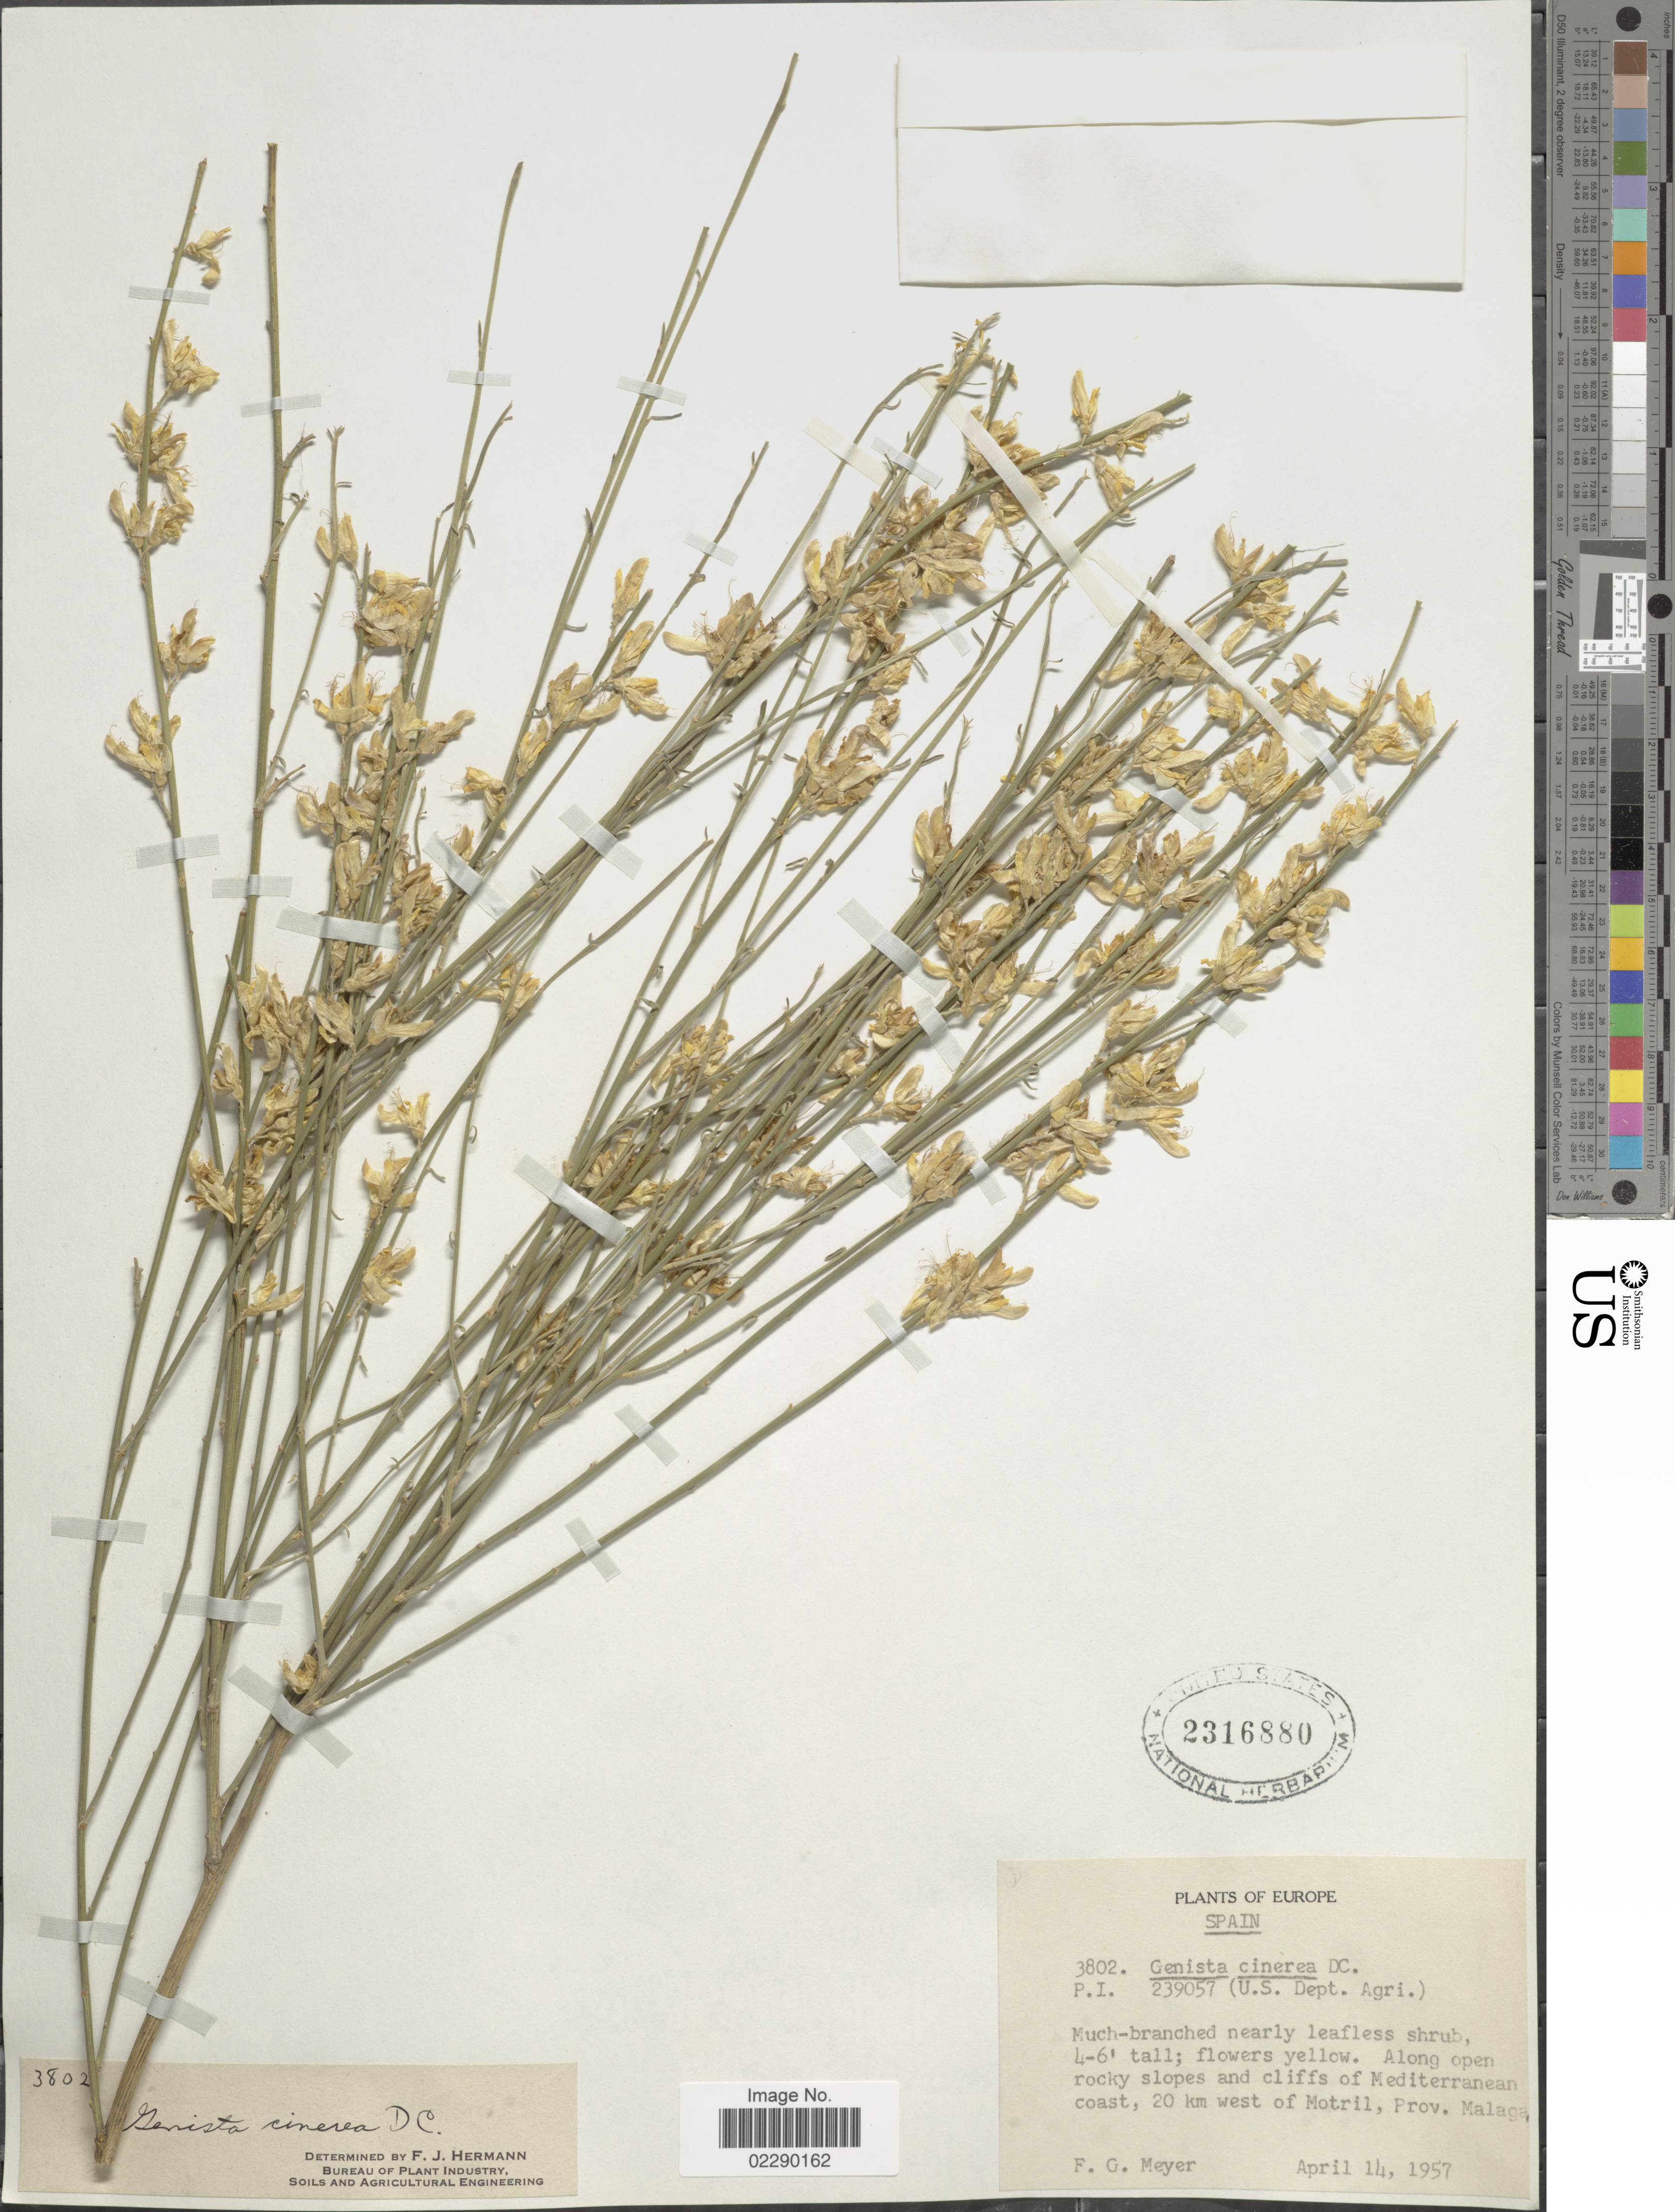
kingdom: Plantae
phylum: Tracheophyta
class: Magnoliopsida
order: Fabales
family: Fabaceae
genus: Genista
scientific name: Genista cinerea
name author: (Vill.) DC.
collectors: F. G. Meyer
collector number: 3802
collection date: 1957-04-14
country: Spain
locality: Along open rocky slopes and cliffs of Mediterranean coast, 20 km west of Motril, Prov. Malaga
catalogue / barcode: US 2316880